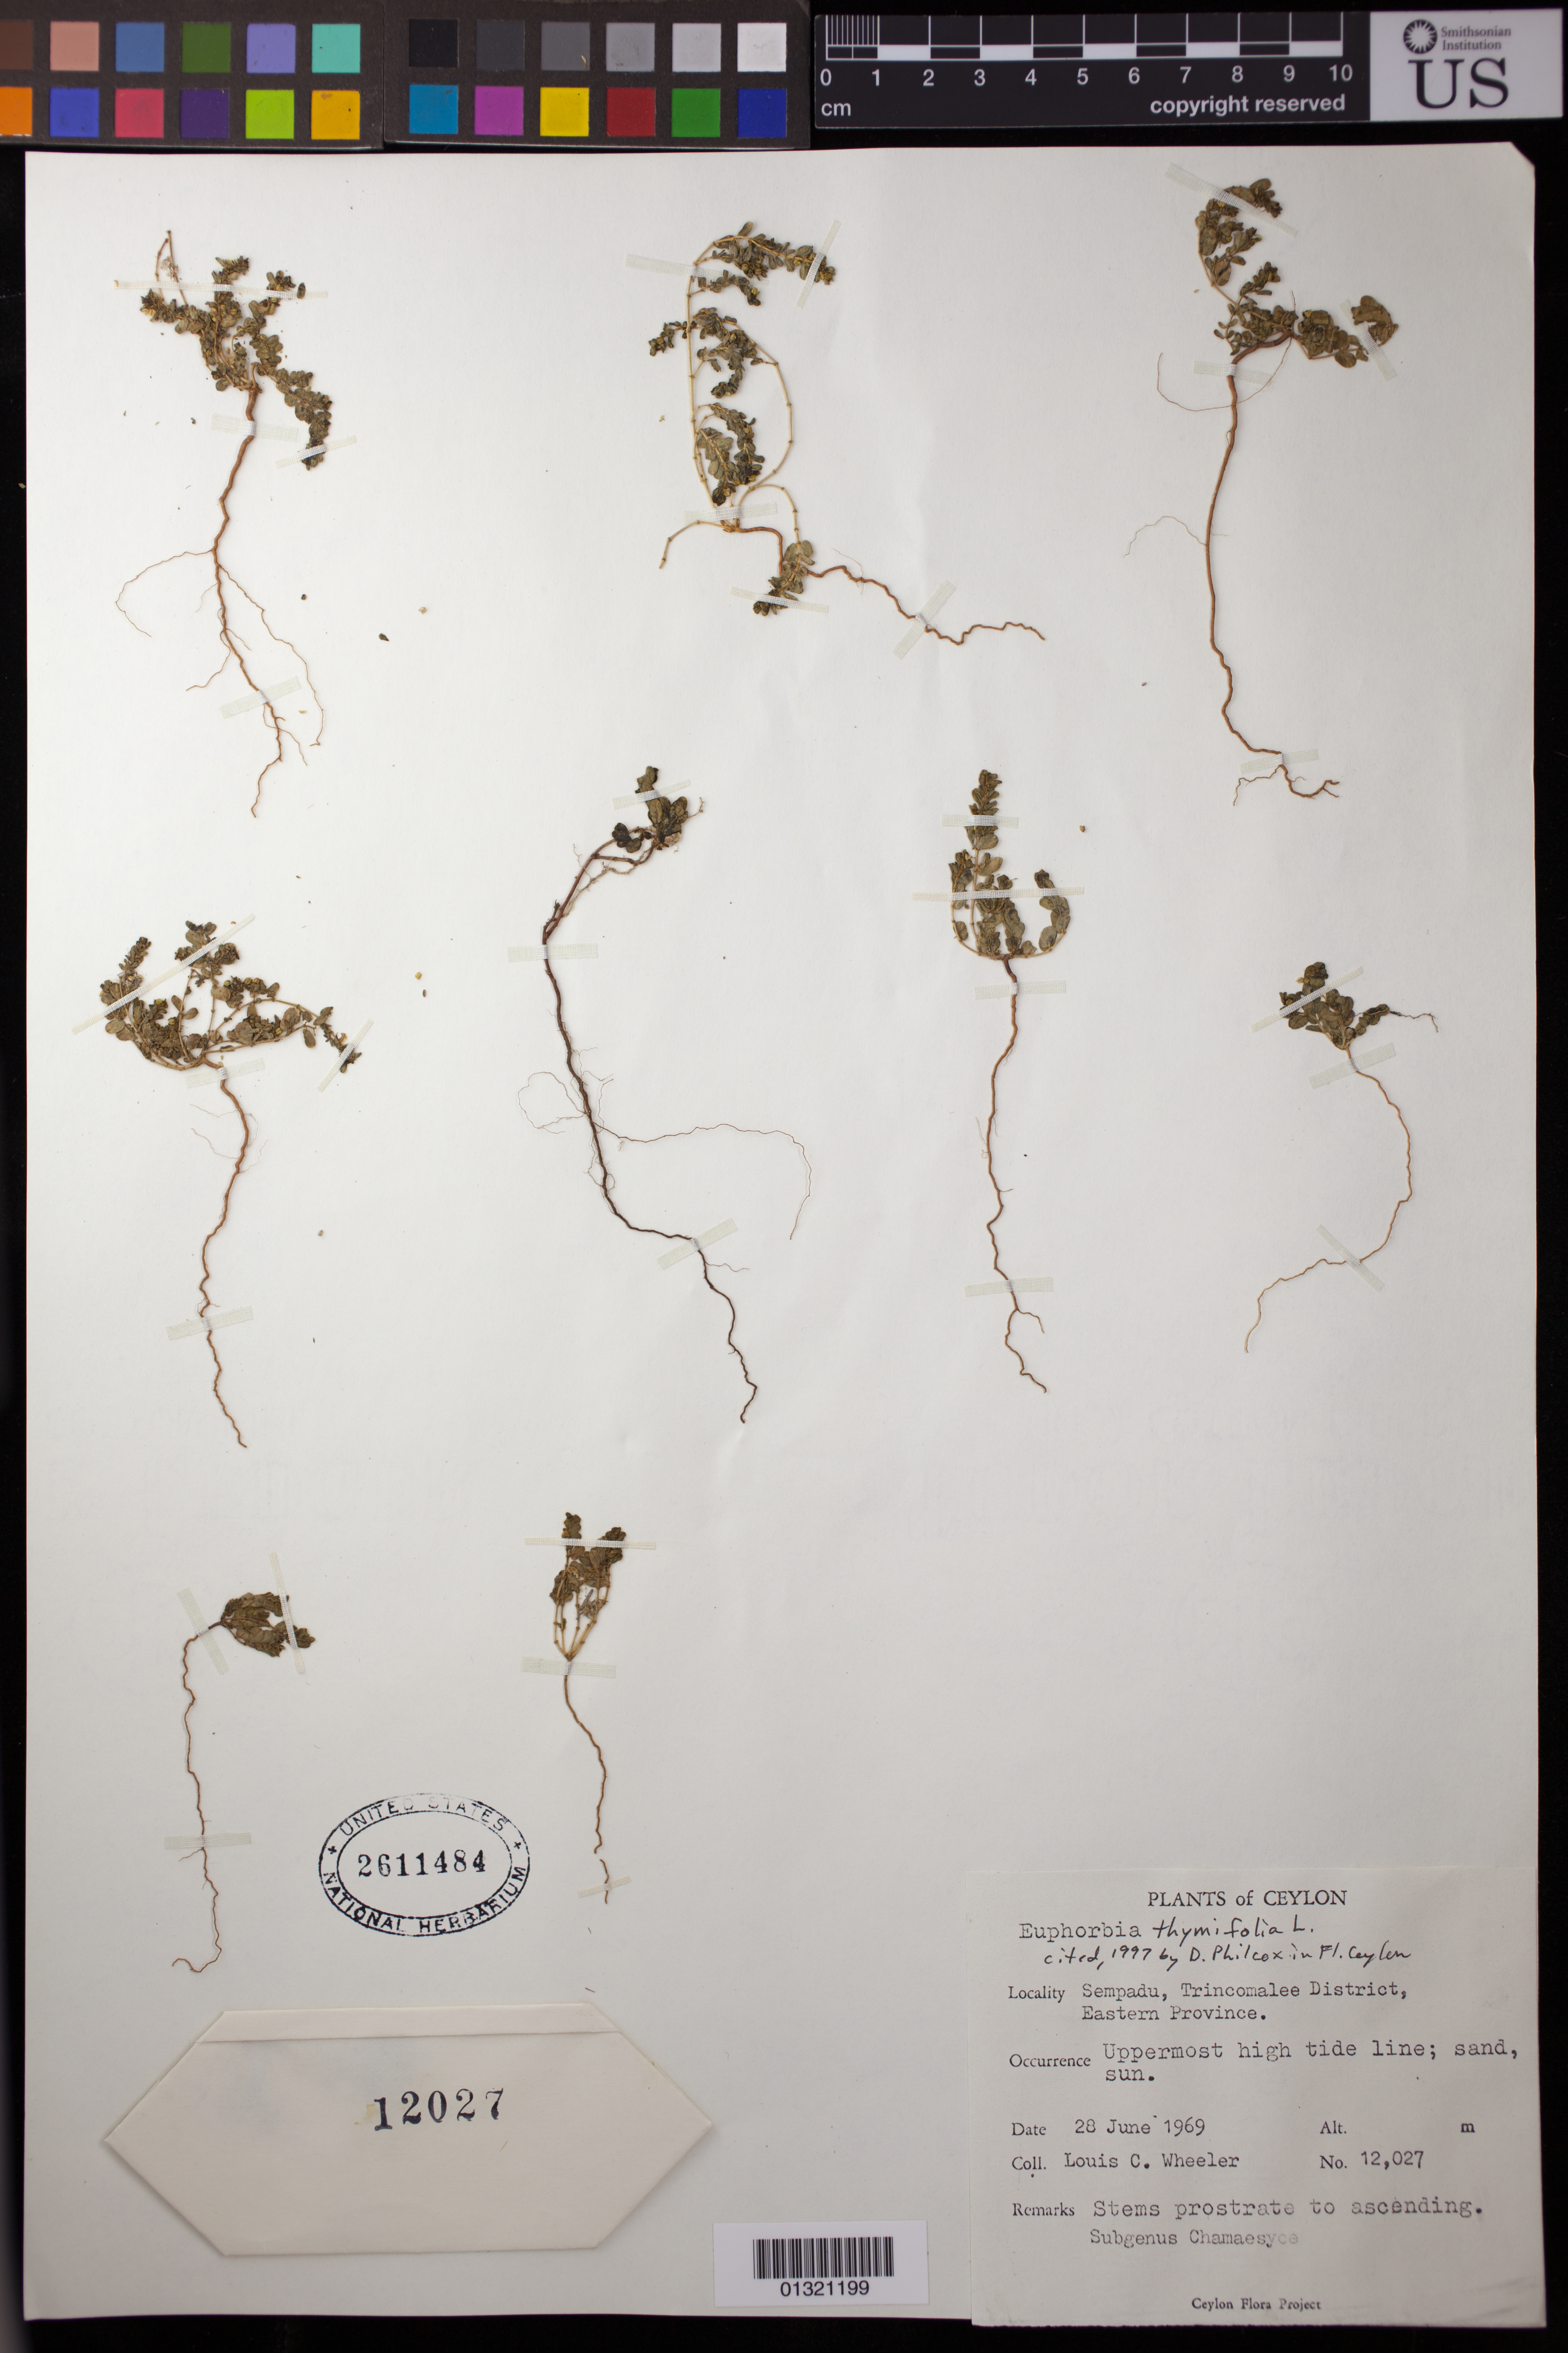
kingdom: Plantae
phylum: Tracheophyta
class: Magnoliopsida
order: Malpighiales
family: Euphorbiaceae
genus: Euphorbia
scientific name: Euphorbia thymifolia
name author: L.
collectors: L. C. Wheeler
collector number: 12027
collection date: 1969-06-28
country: Sri Lanka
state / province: Eastern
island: Ceylon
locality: Sempadu, Trincomalee District, Uppermost high tide line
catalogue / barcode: US 2611484